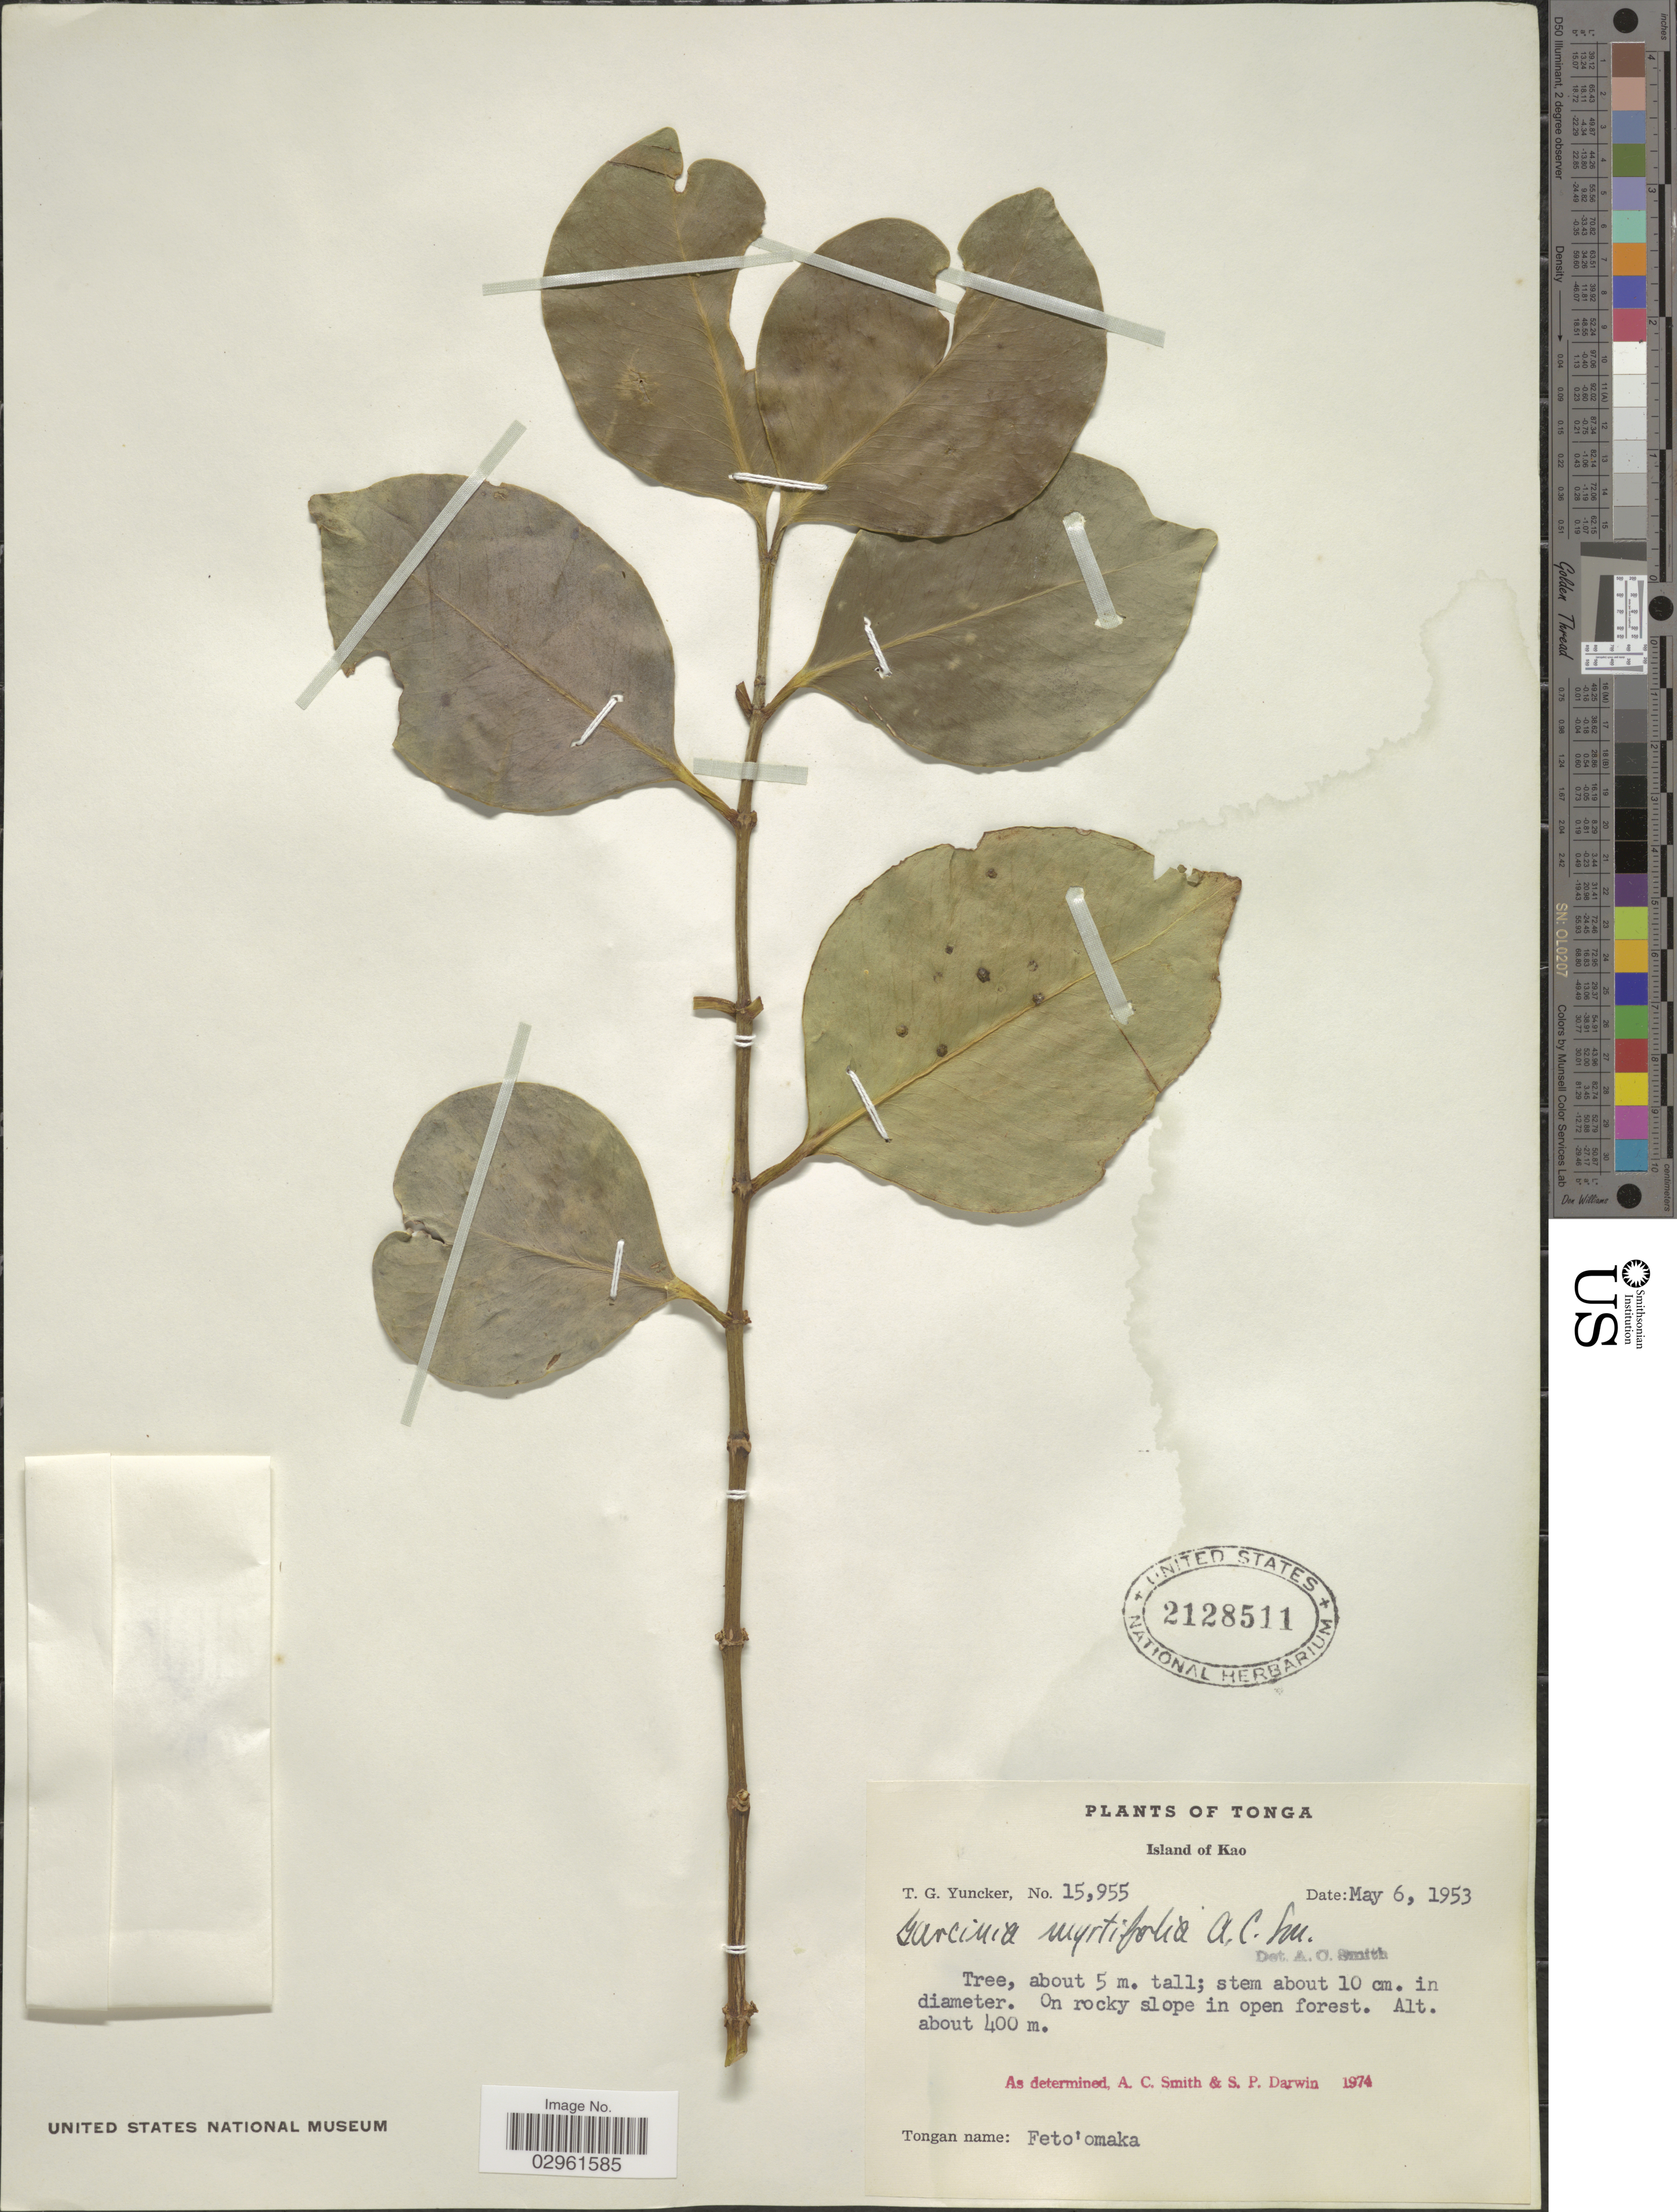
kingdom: Plantae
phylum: Tracheophyta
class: Magnoliopsida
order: Malpighiales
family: Clusiaceae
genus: Garcinia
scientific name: Garcinia myrtifolia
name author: A.C. Sm.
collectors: T. G. Yuncker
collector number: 15955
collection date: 1953-05-06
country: Tonga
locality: Island of Kao.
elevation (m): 400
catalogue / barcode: US 2128511